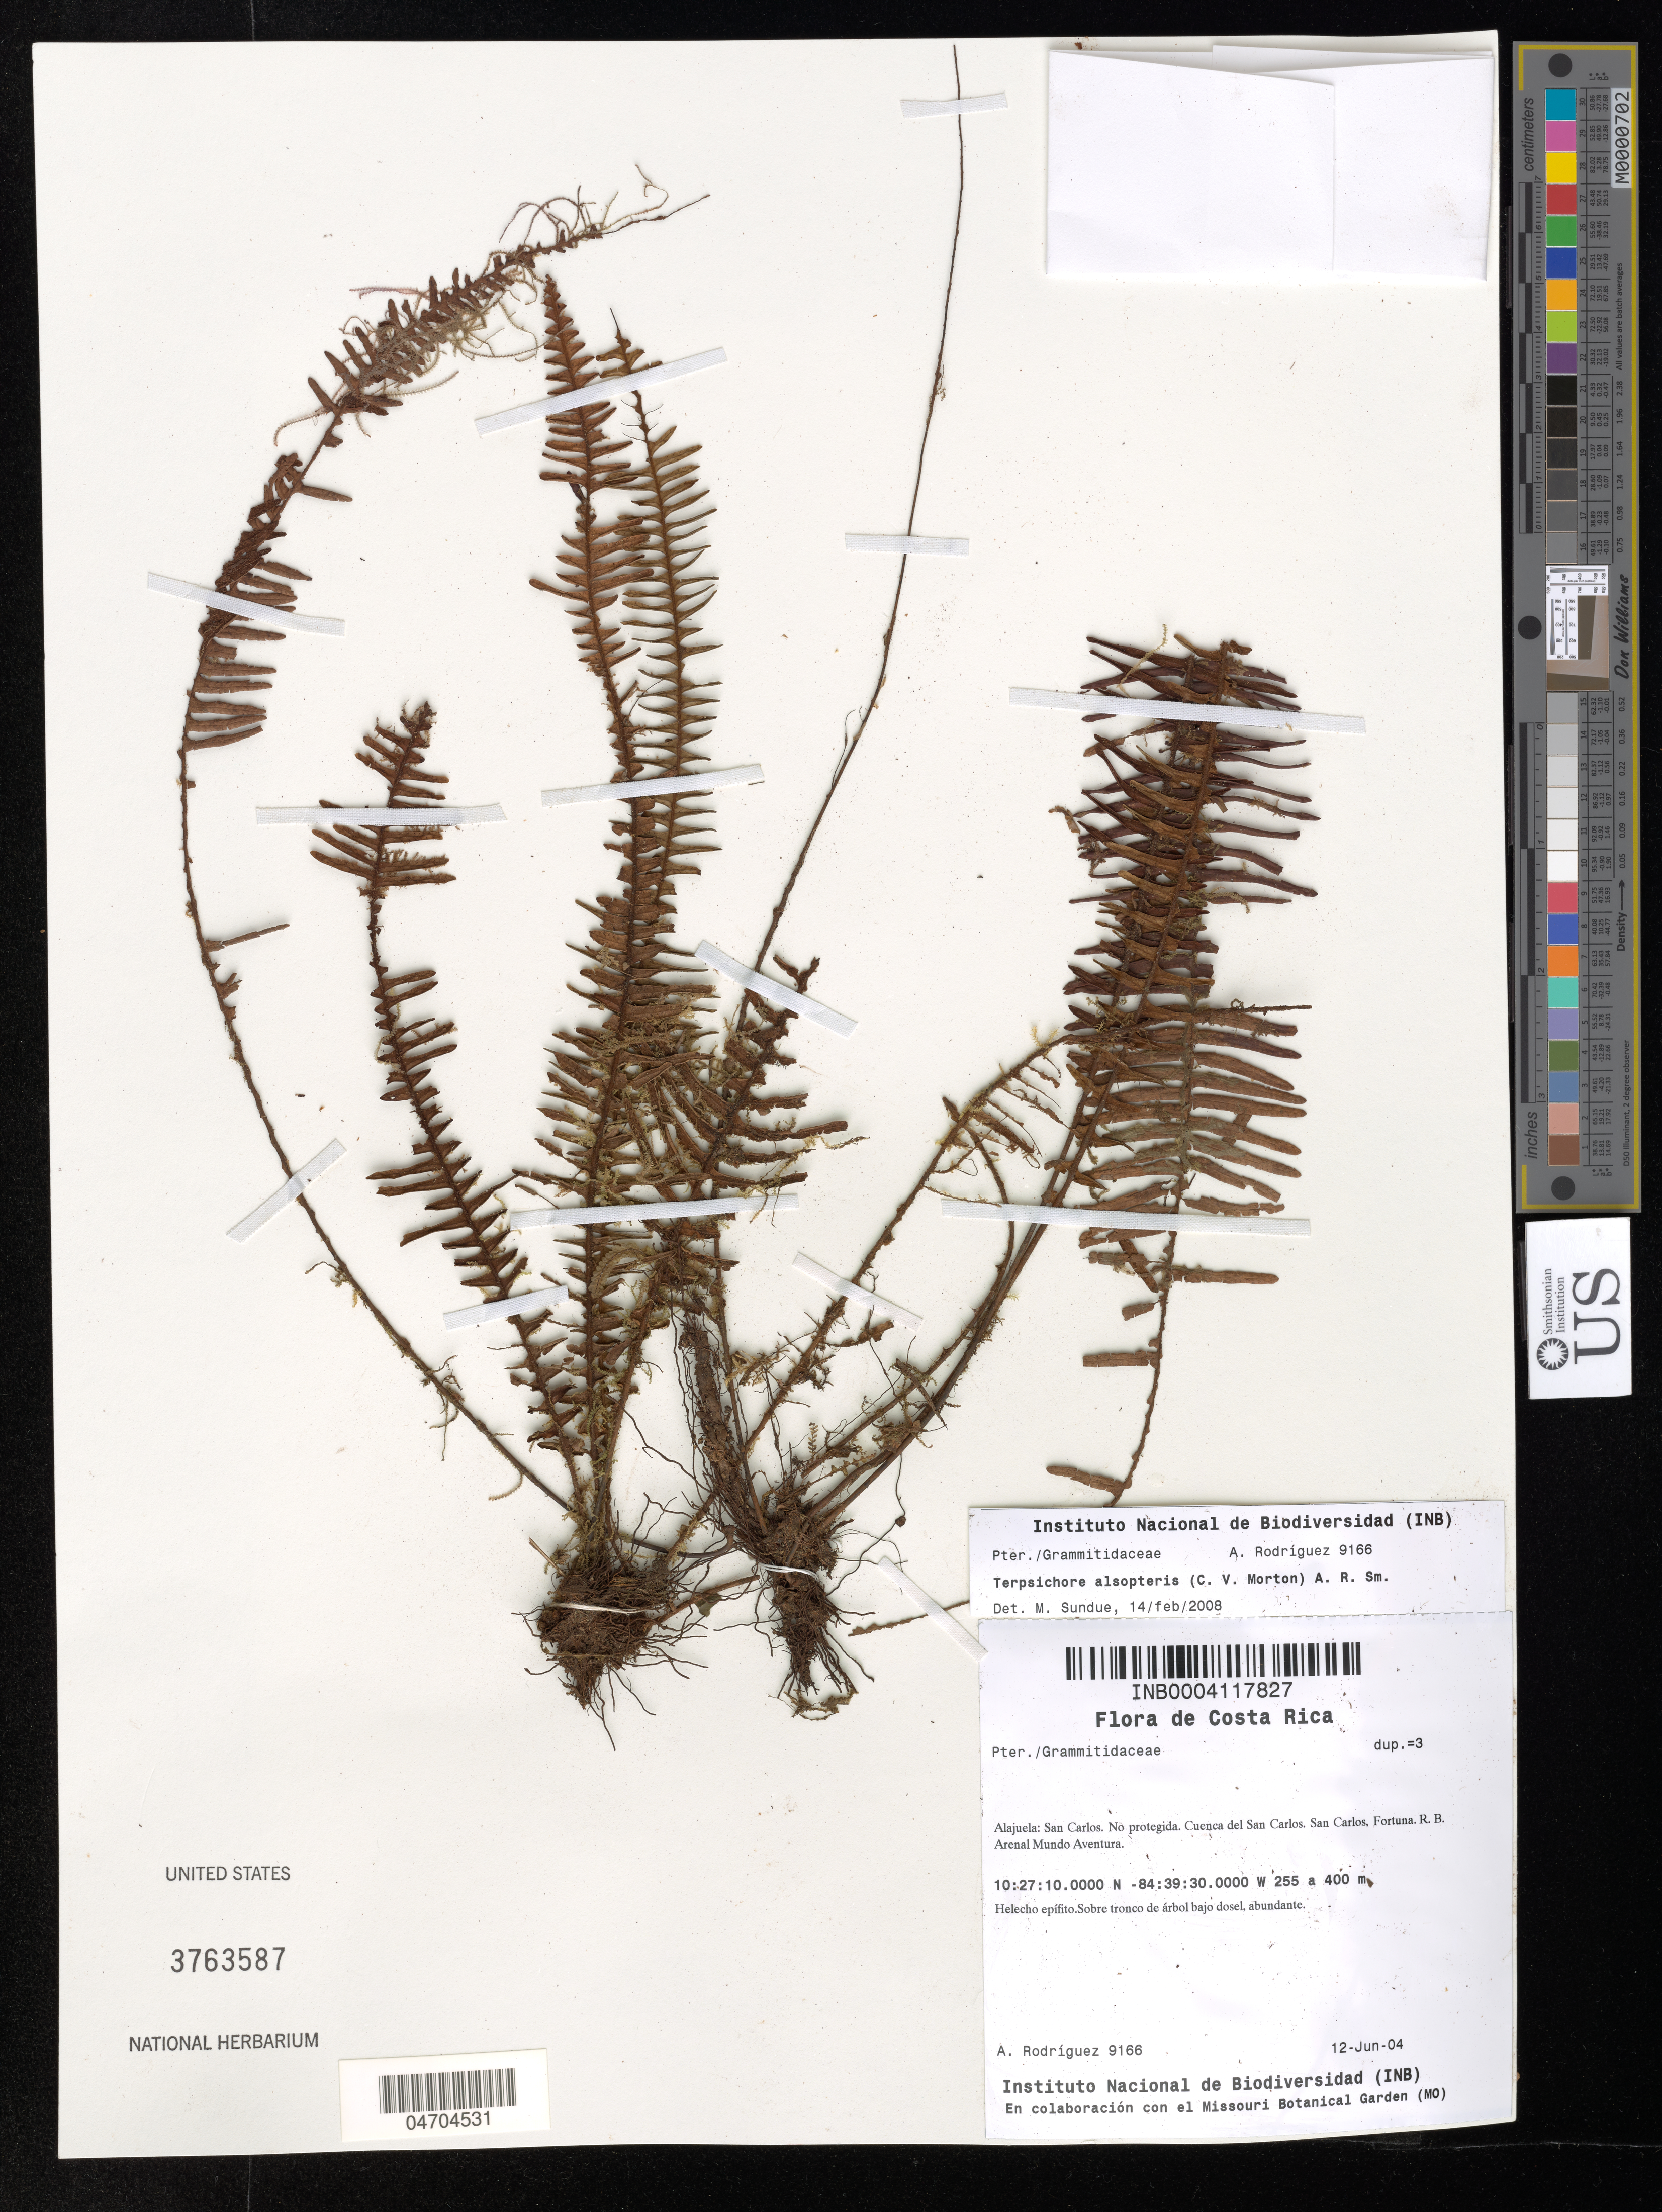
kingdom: Plantae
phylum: Tracheophyta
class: Polypodiopsida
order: Polypodiales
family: Polypodiaceae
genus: Terpsichore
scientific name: Terpsichore alsopteris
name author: (C.V. Morton) A.R. Sm.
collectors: A. Rodríguez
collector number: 9166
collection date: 2004-06-12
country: Costa Rica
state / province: Alajuela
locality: San Carlos. No protegida. Cuenca del San Carlos. San Carlos, Fortuna. R. B. Arenal Mundo Aventura.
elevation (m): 255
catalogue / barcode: US 3763587